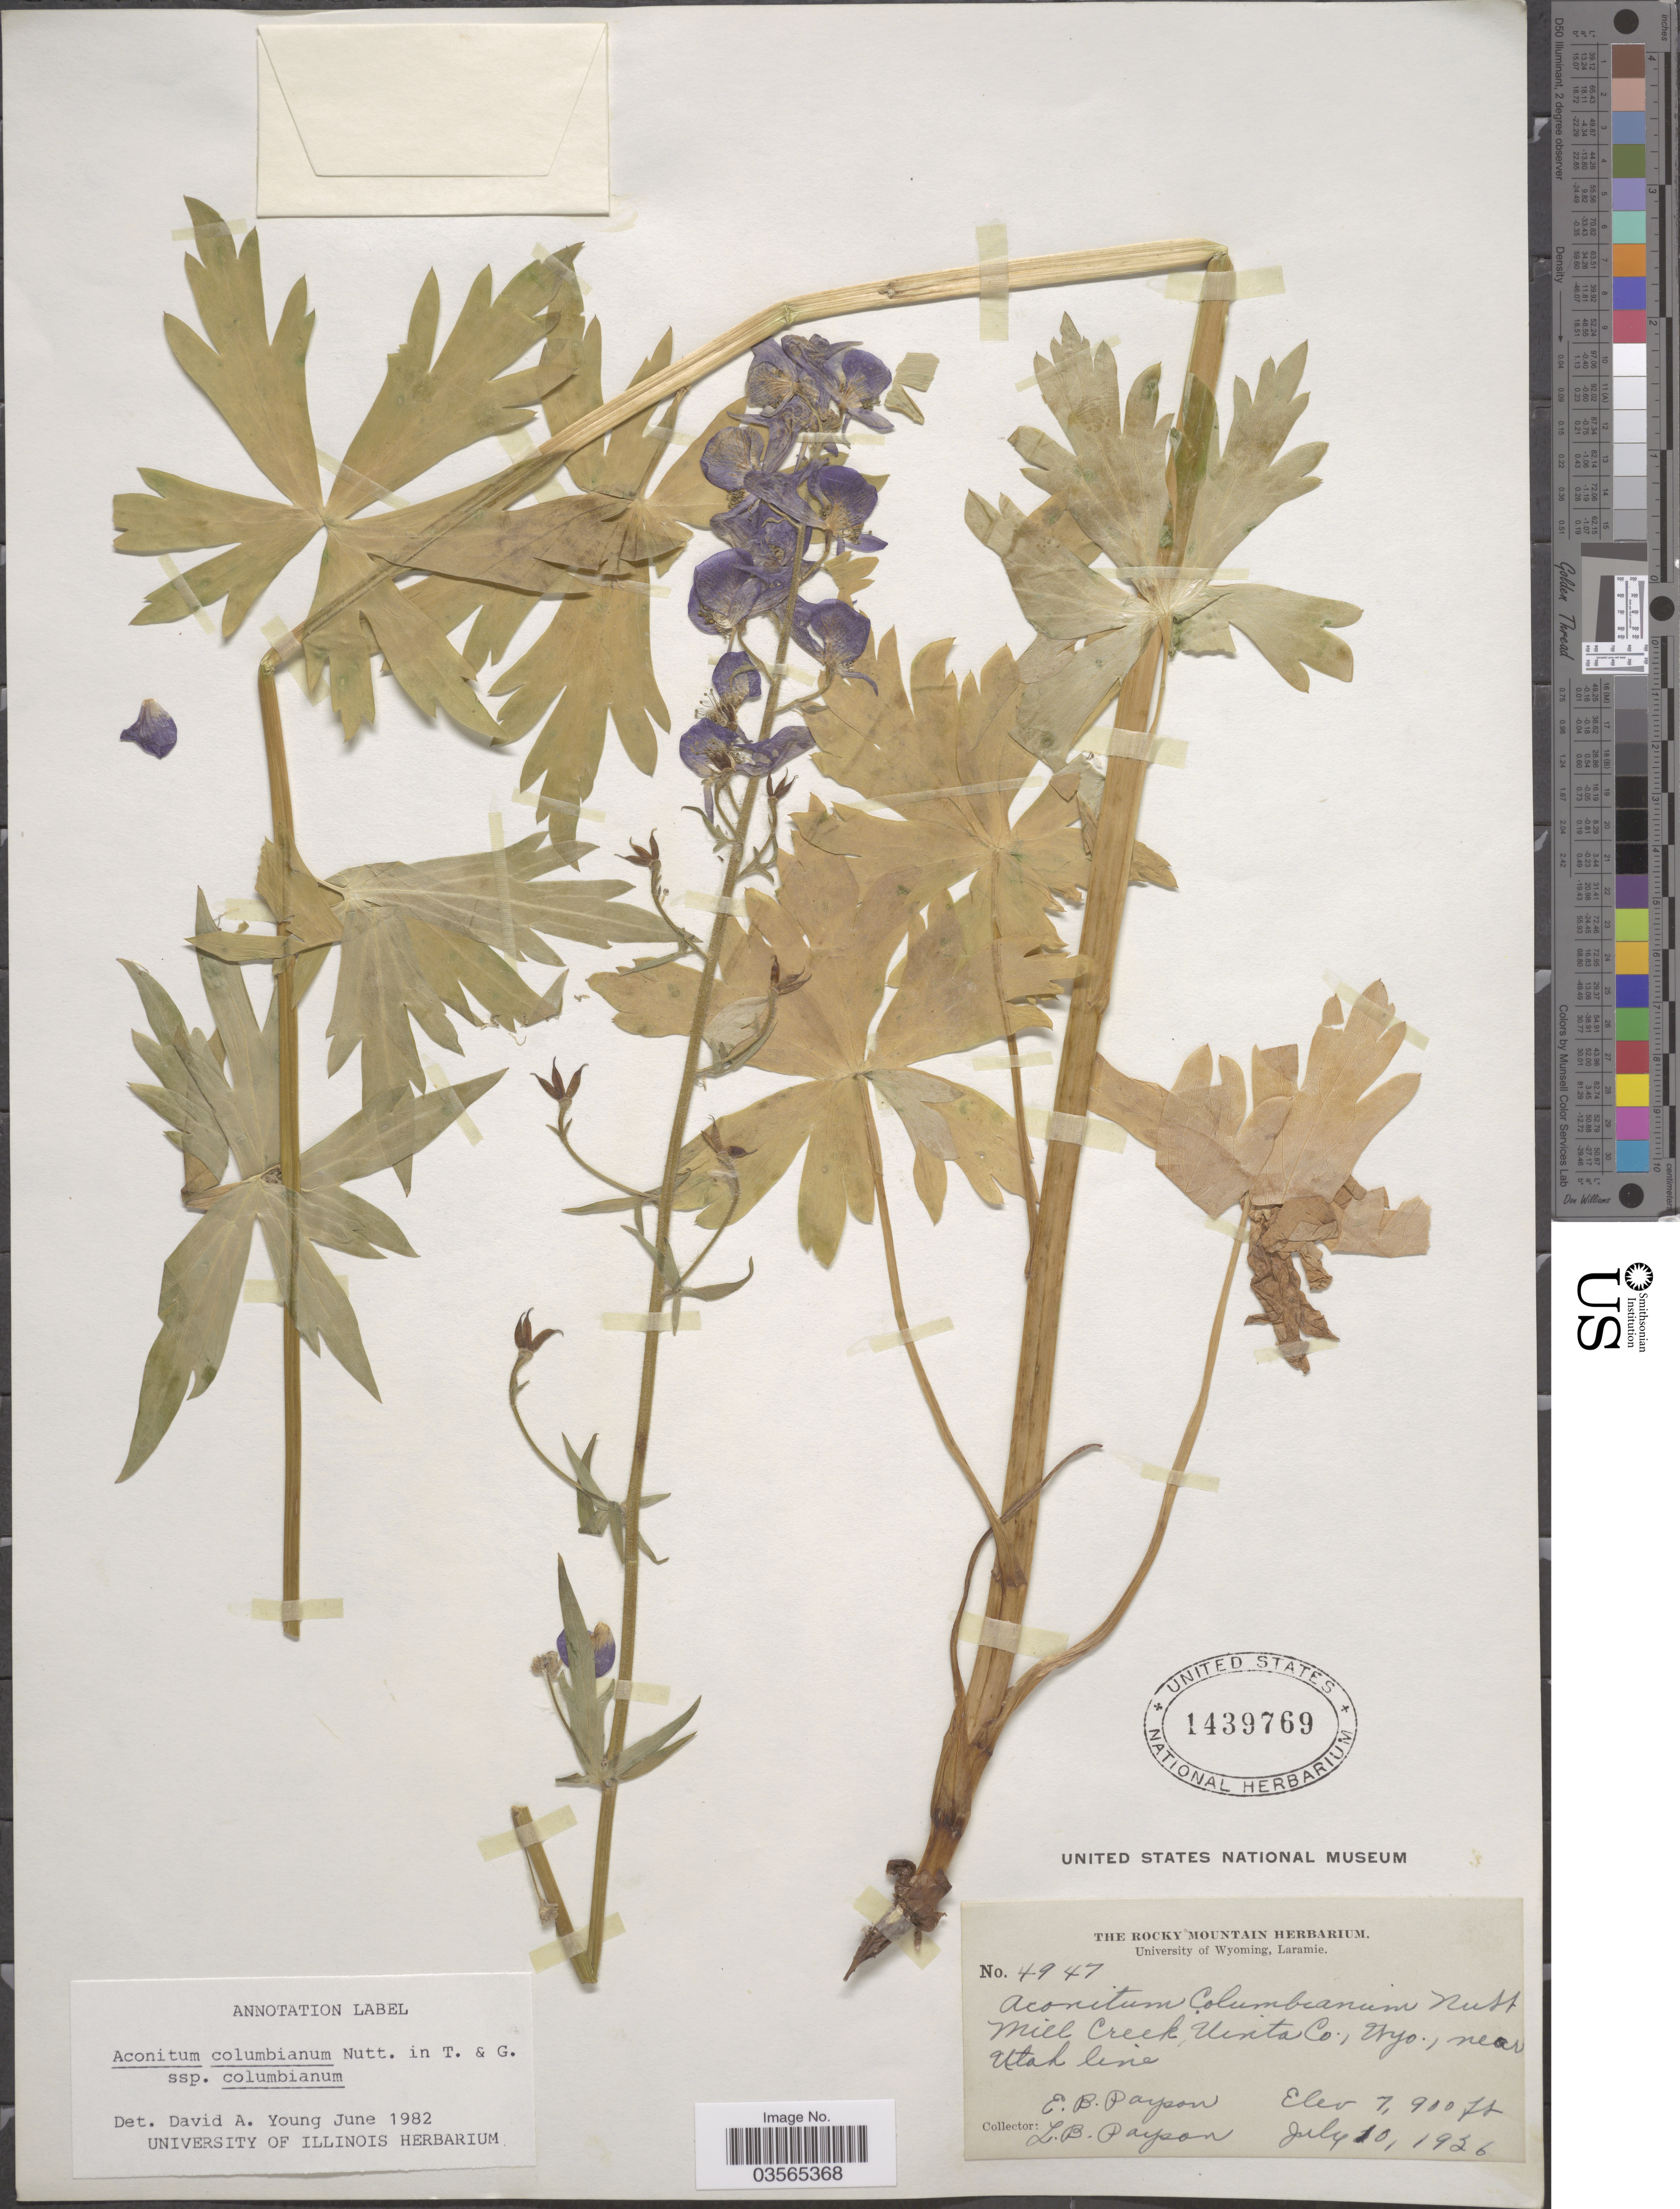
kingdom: Plantae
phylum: Tracheophyta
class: Magnoliopsida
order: Ranunculales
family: Ranunculaceae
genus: Aconitum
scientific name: Aconitum columbianum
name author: Nutt.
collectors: E. B. Payson & L. Payson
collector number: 4947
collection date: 1936-07-10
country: United States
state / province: Wyoming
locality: Mill Creek, Uinta Co., near Utah line.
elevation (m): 2408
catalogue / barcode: US 1439769